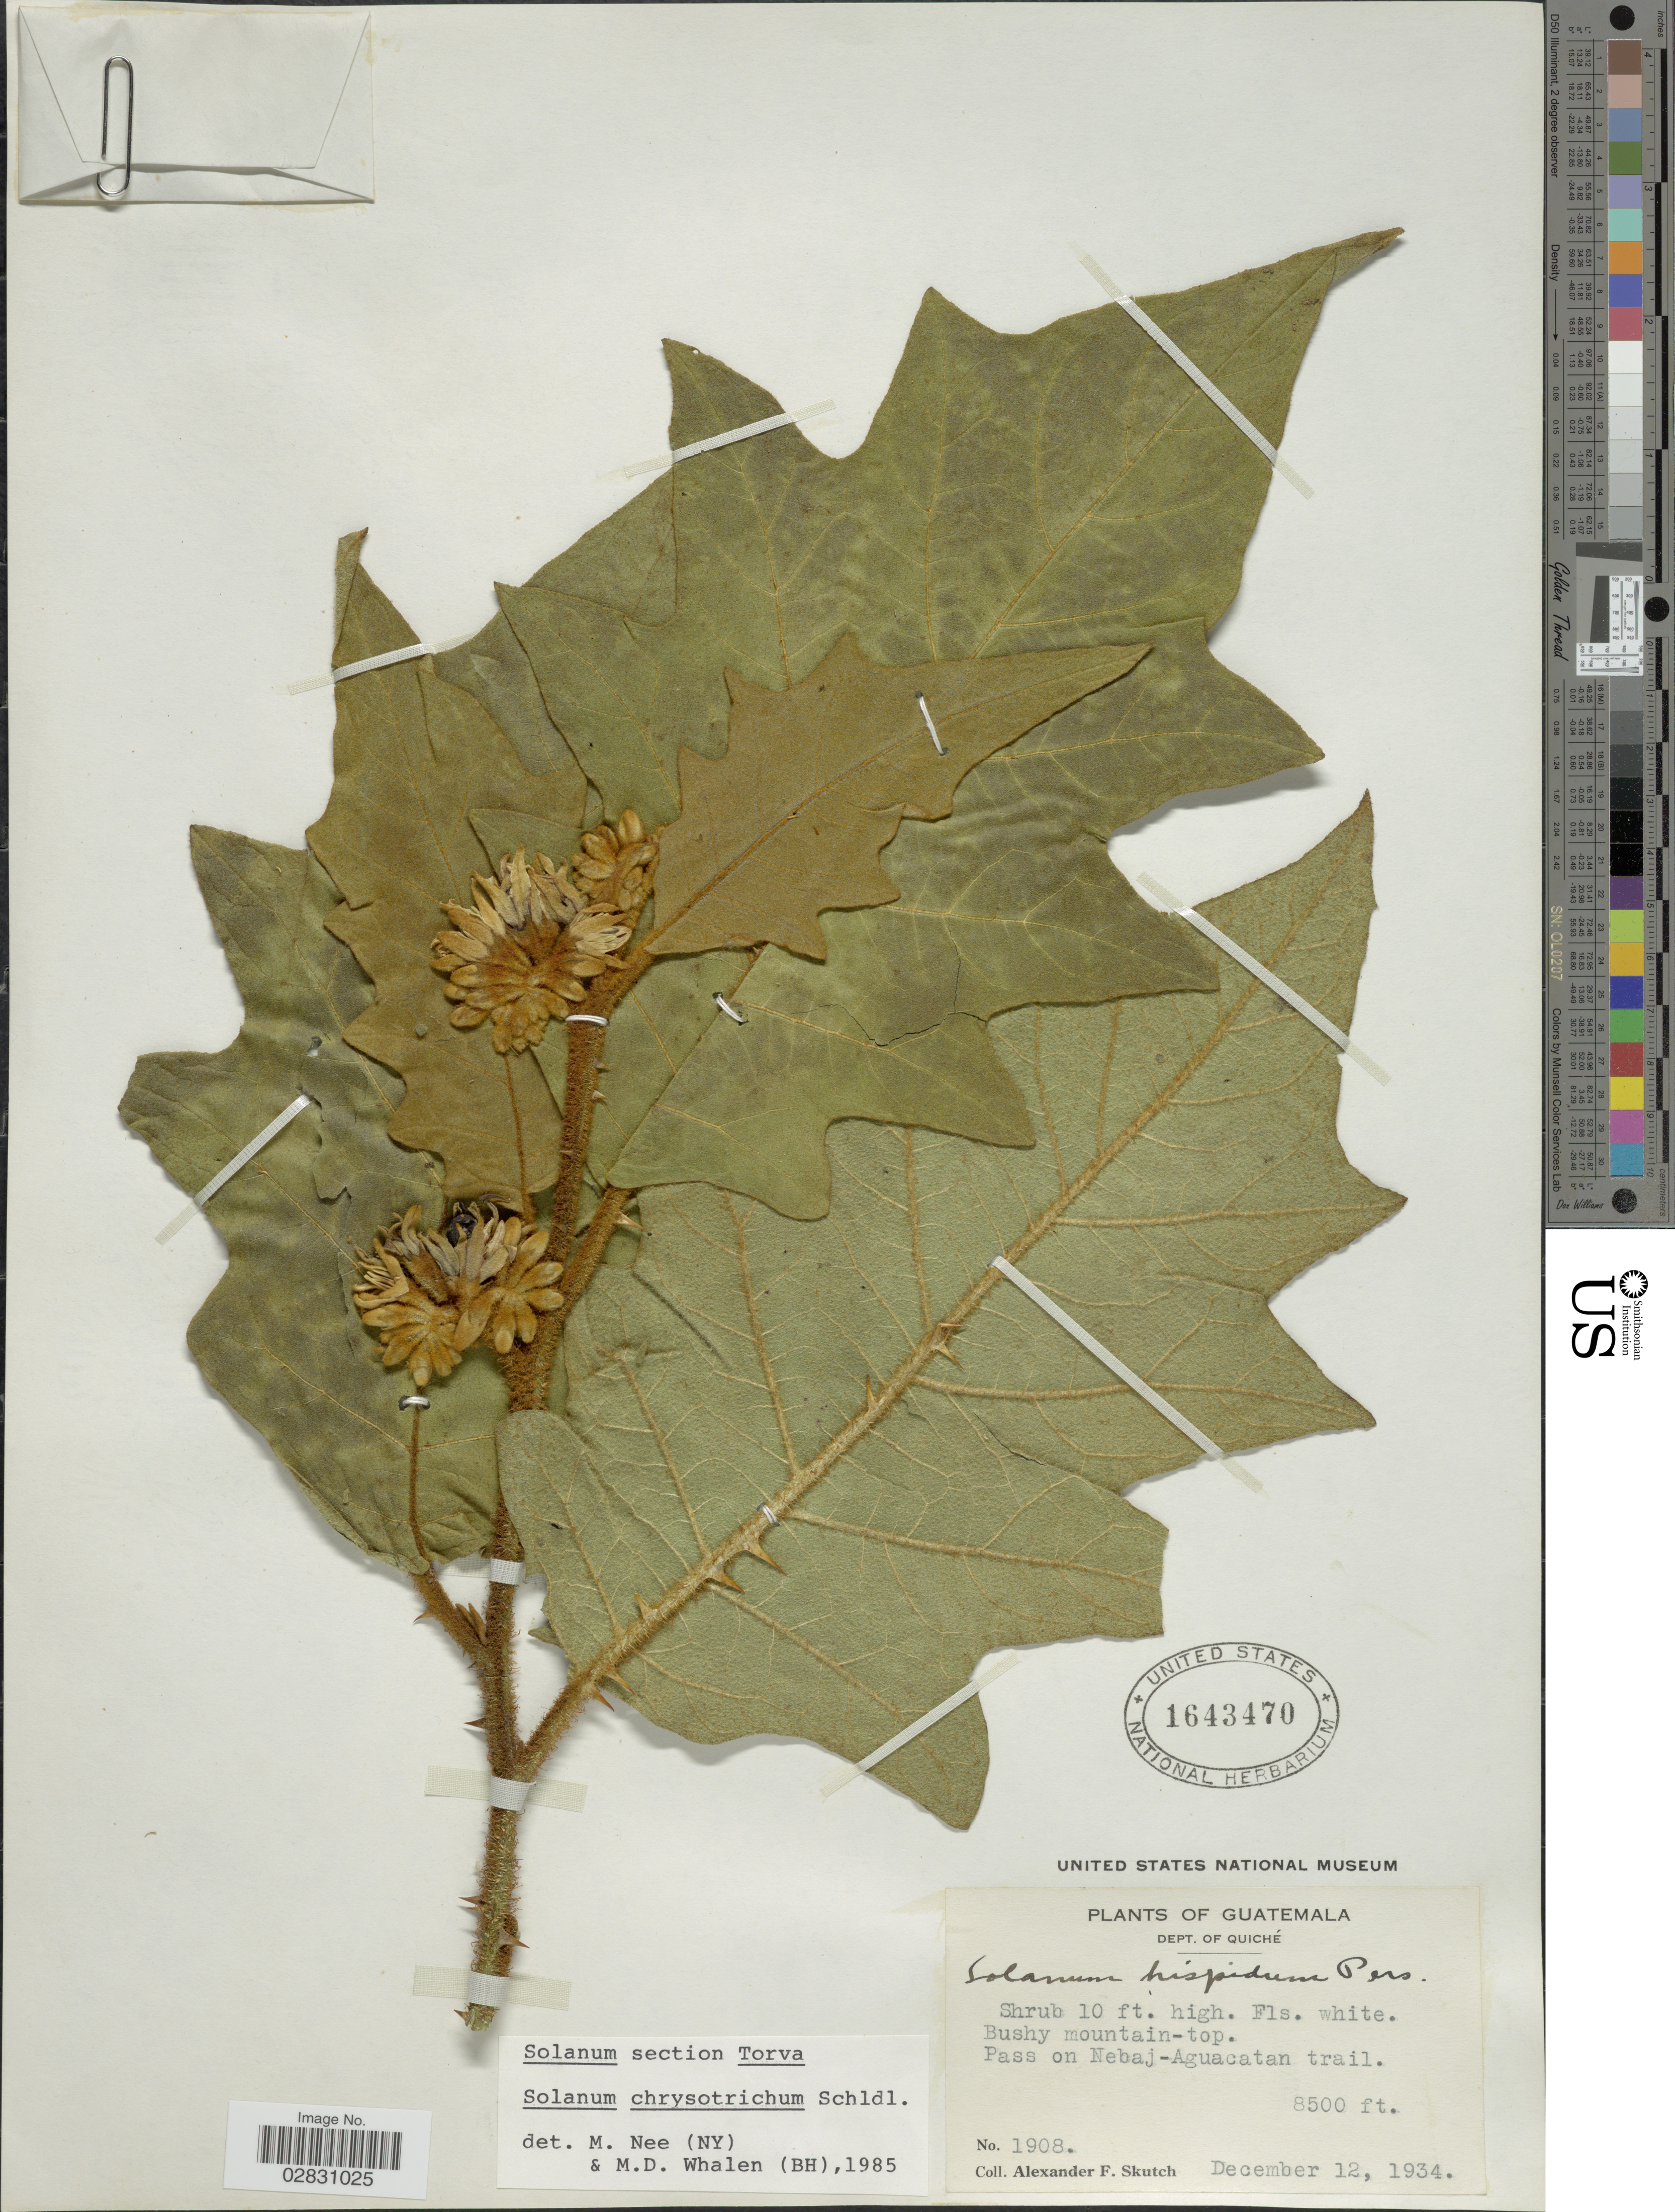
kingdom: Plantae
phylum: Tracheophyta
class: Magnoliopsida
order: Solanales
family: Solanaceae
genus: Solanum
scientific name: Solanum chrysotrichum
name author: Schltdl.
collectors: A. F. Skutch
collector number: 1908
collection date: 1934-12-12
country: Guatemala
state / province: El Quiché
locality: Pass on Nebaj-Aguacatan trail.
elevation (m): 2591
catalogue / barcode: US 1643470